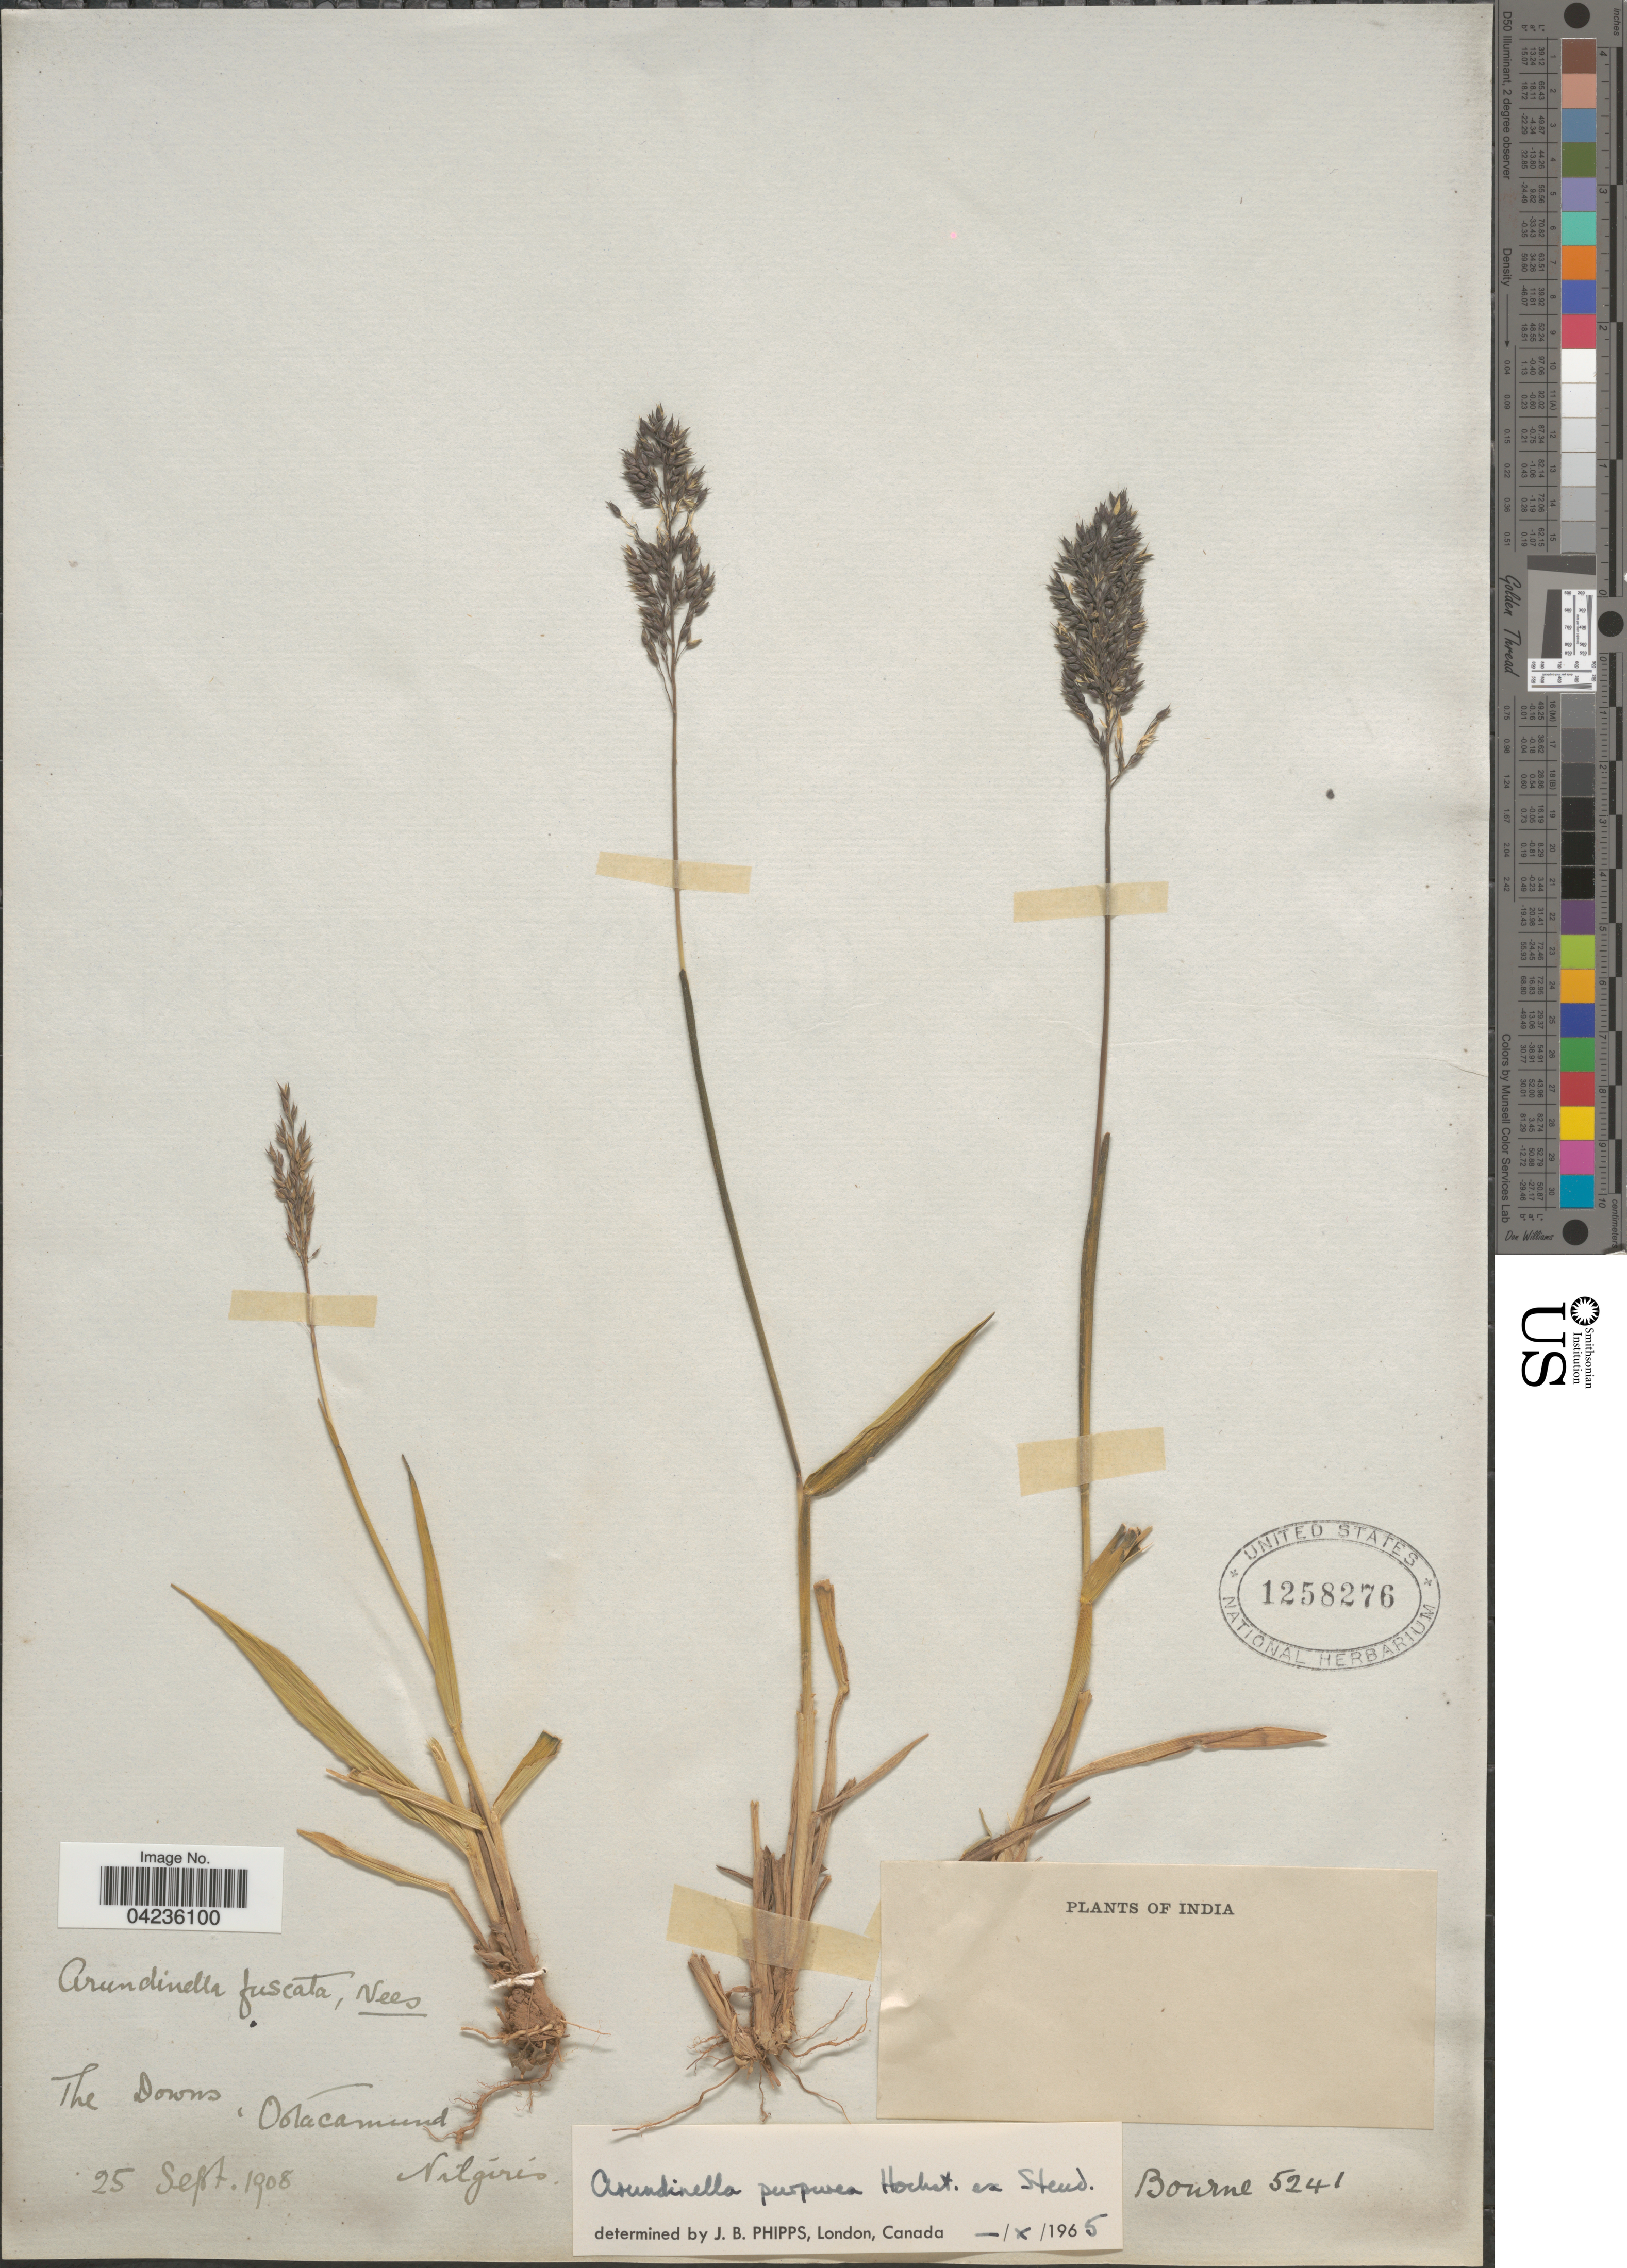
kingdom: Plantae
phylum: Tracheophyta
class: Liliopsida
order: Poales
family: Poaceae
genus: Arundinella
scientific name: Arundinella purpurea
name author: Hochst. ex Steud.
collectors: -- Bourne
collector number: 5241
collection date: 1908-09-25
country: India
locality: The Downs, Ootacamund. Nilgiris.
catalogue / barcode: US 1258276